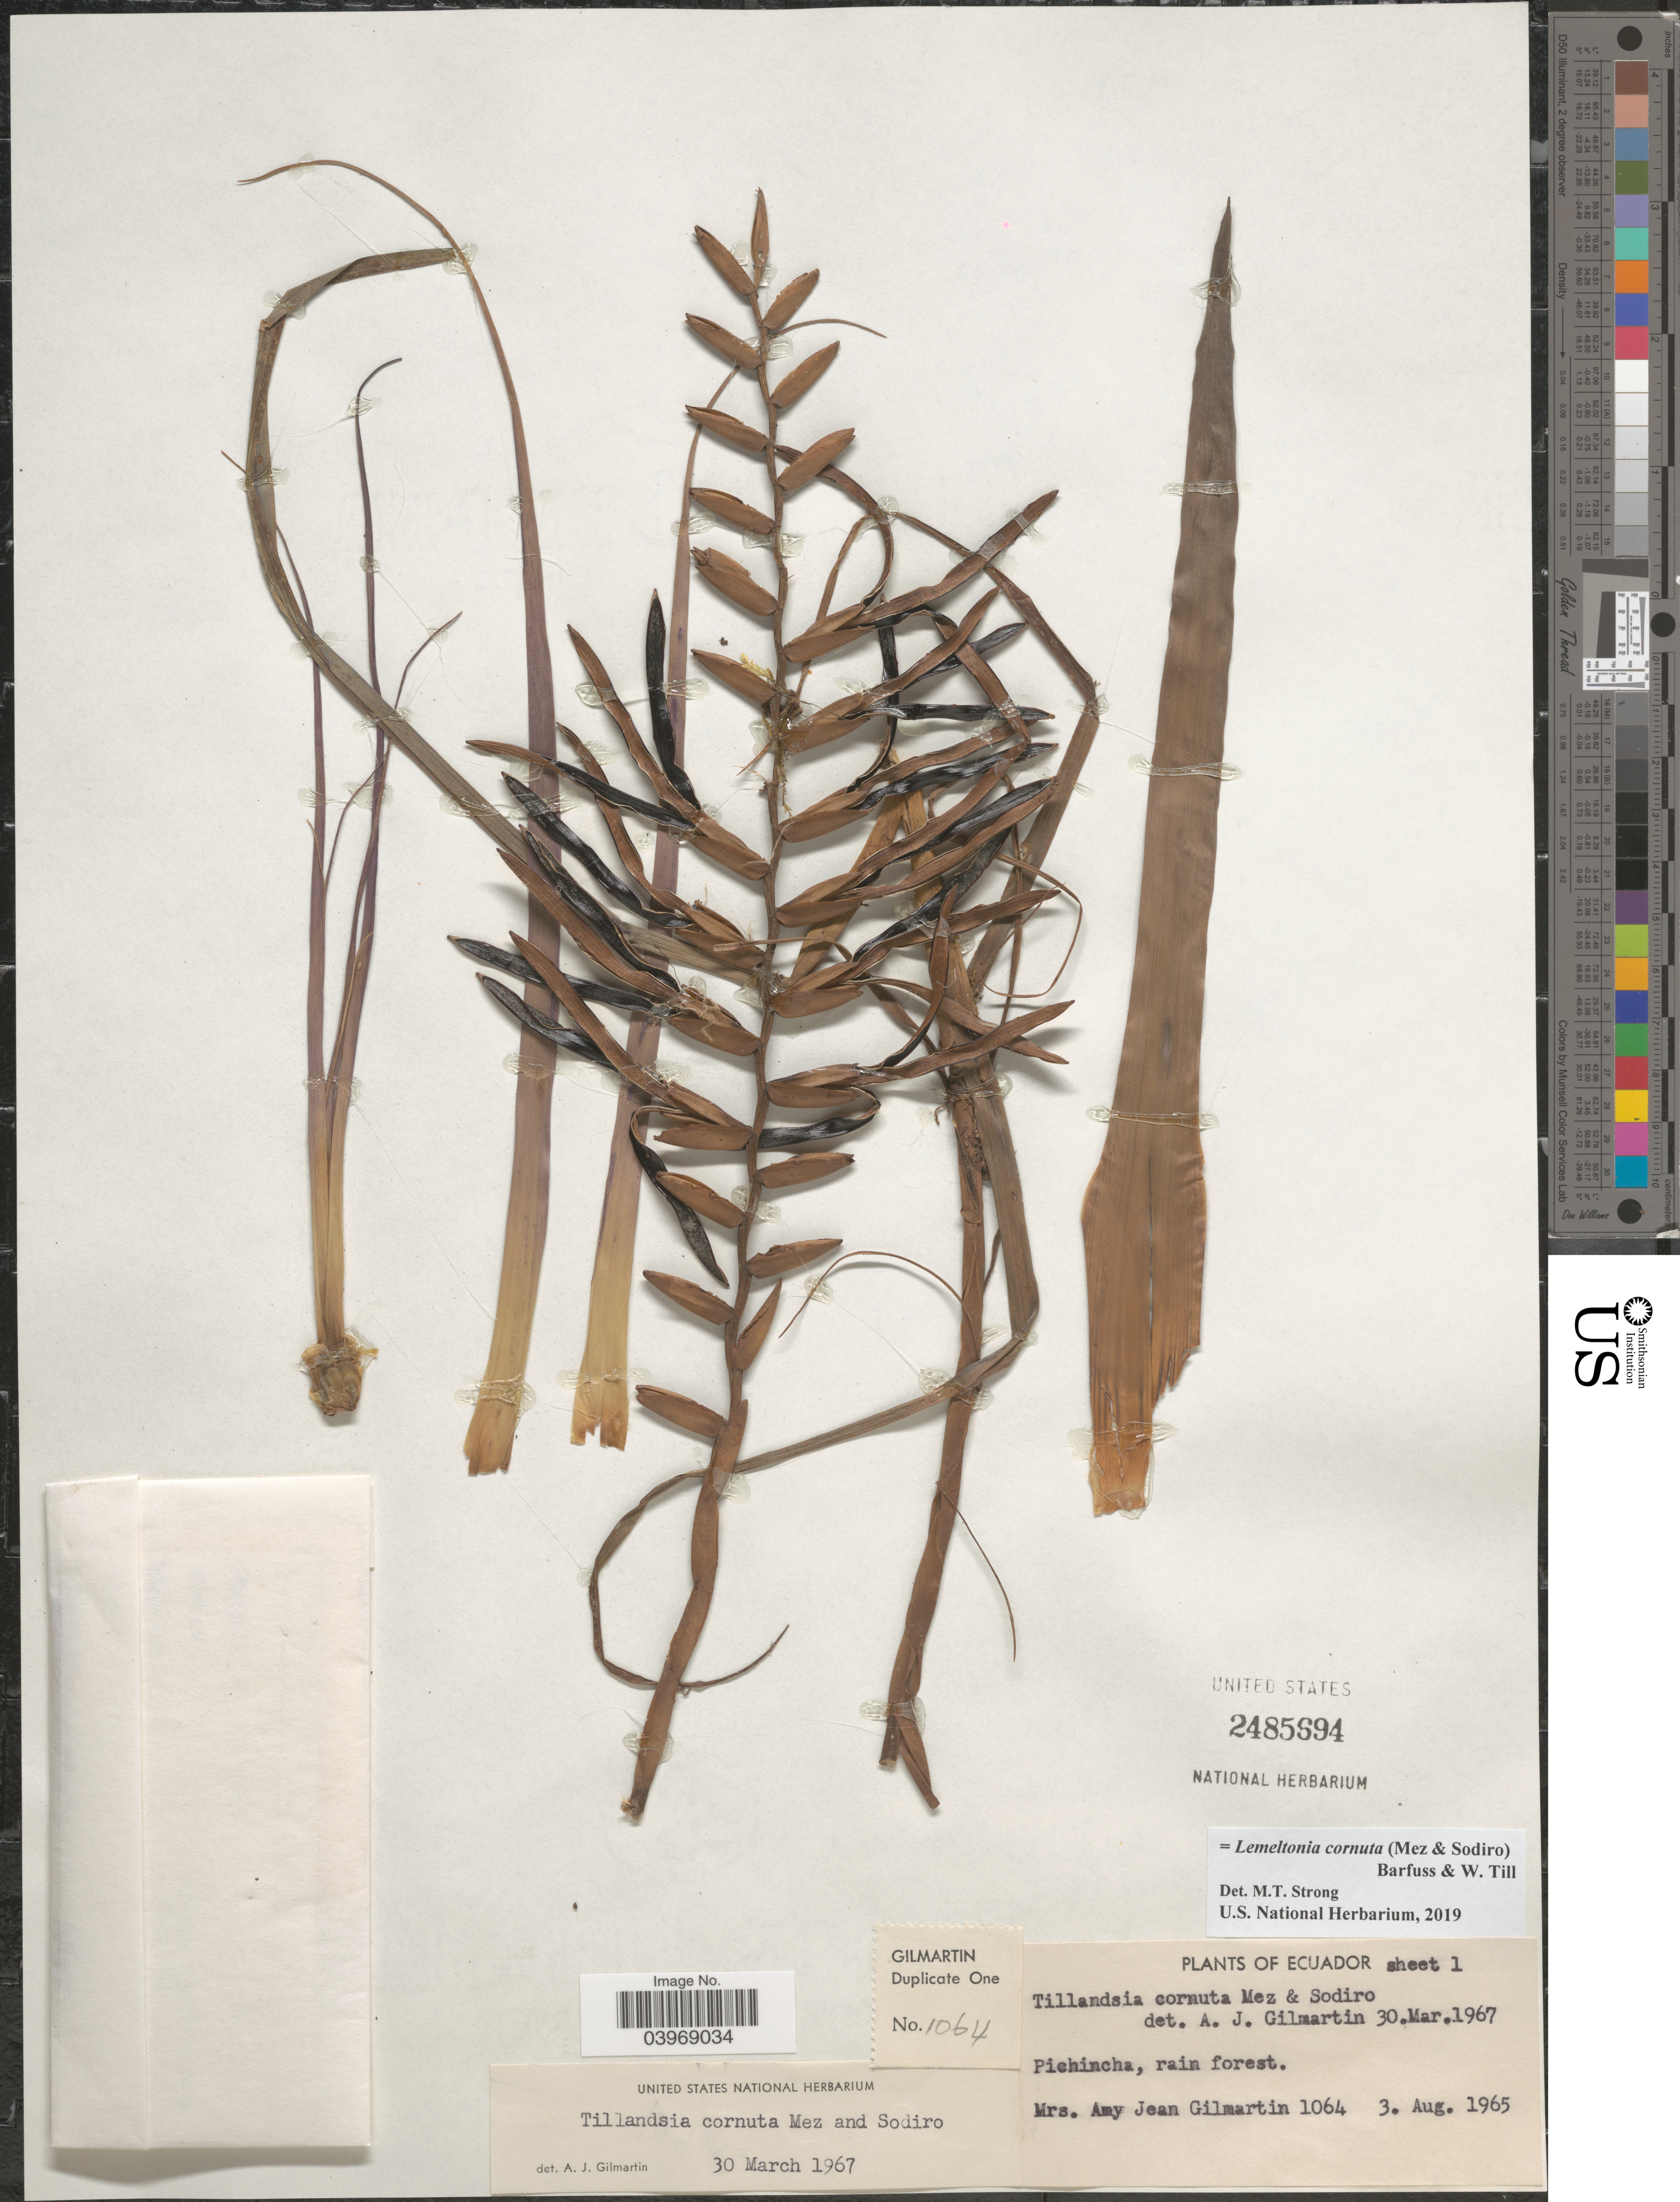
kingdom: Plantae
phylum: Tracheophyta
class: Liliopsida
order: Poales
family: Bromeliaceae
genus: Lemeltonia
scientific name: Lemeltonia cornuta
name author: (Mez & Sodiro) Barfuss & W. Till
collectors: A. J. Gilmartin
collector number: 1064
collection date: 1965-08-03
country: Ecuador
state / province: Pichincha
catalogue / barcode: US 2485694